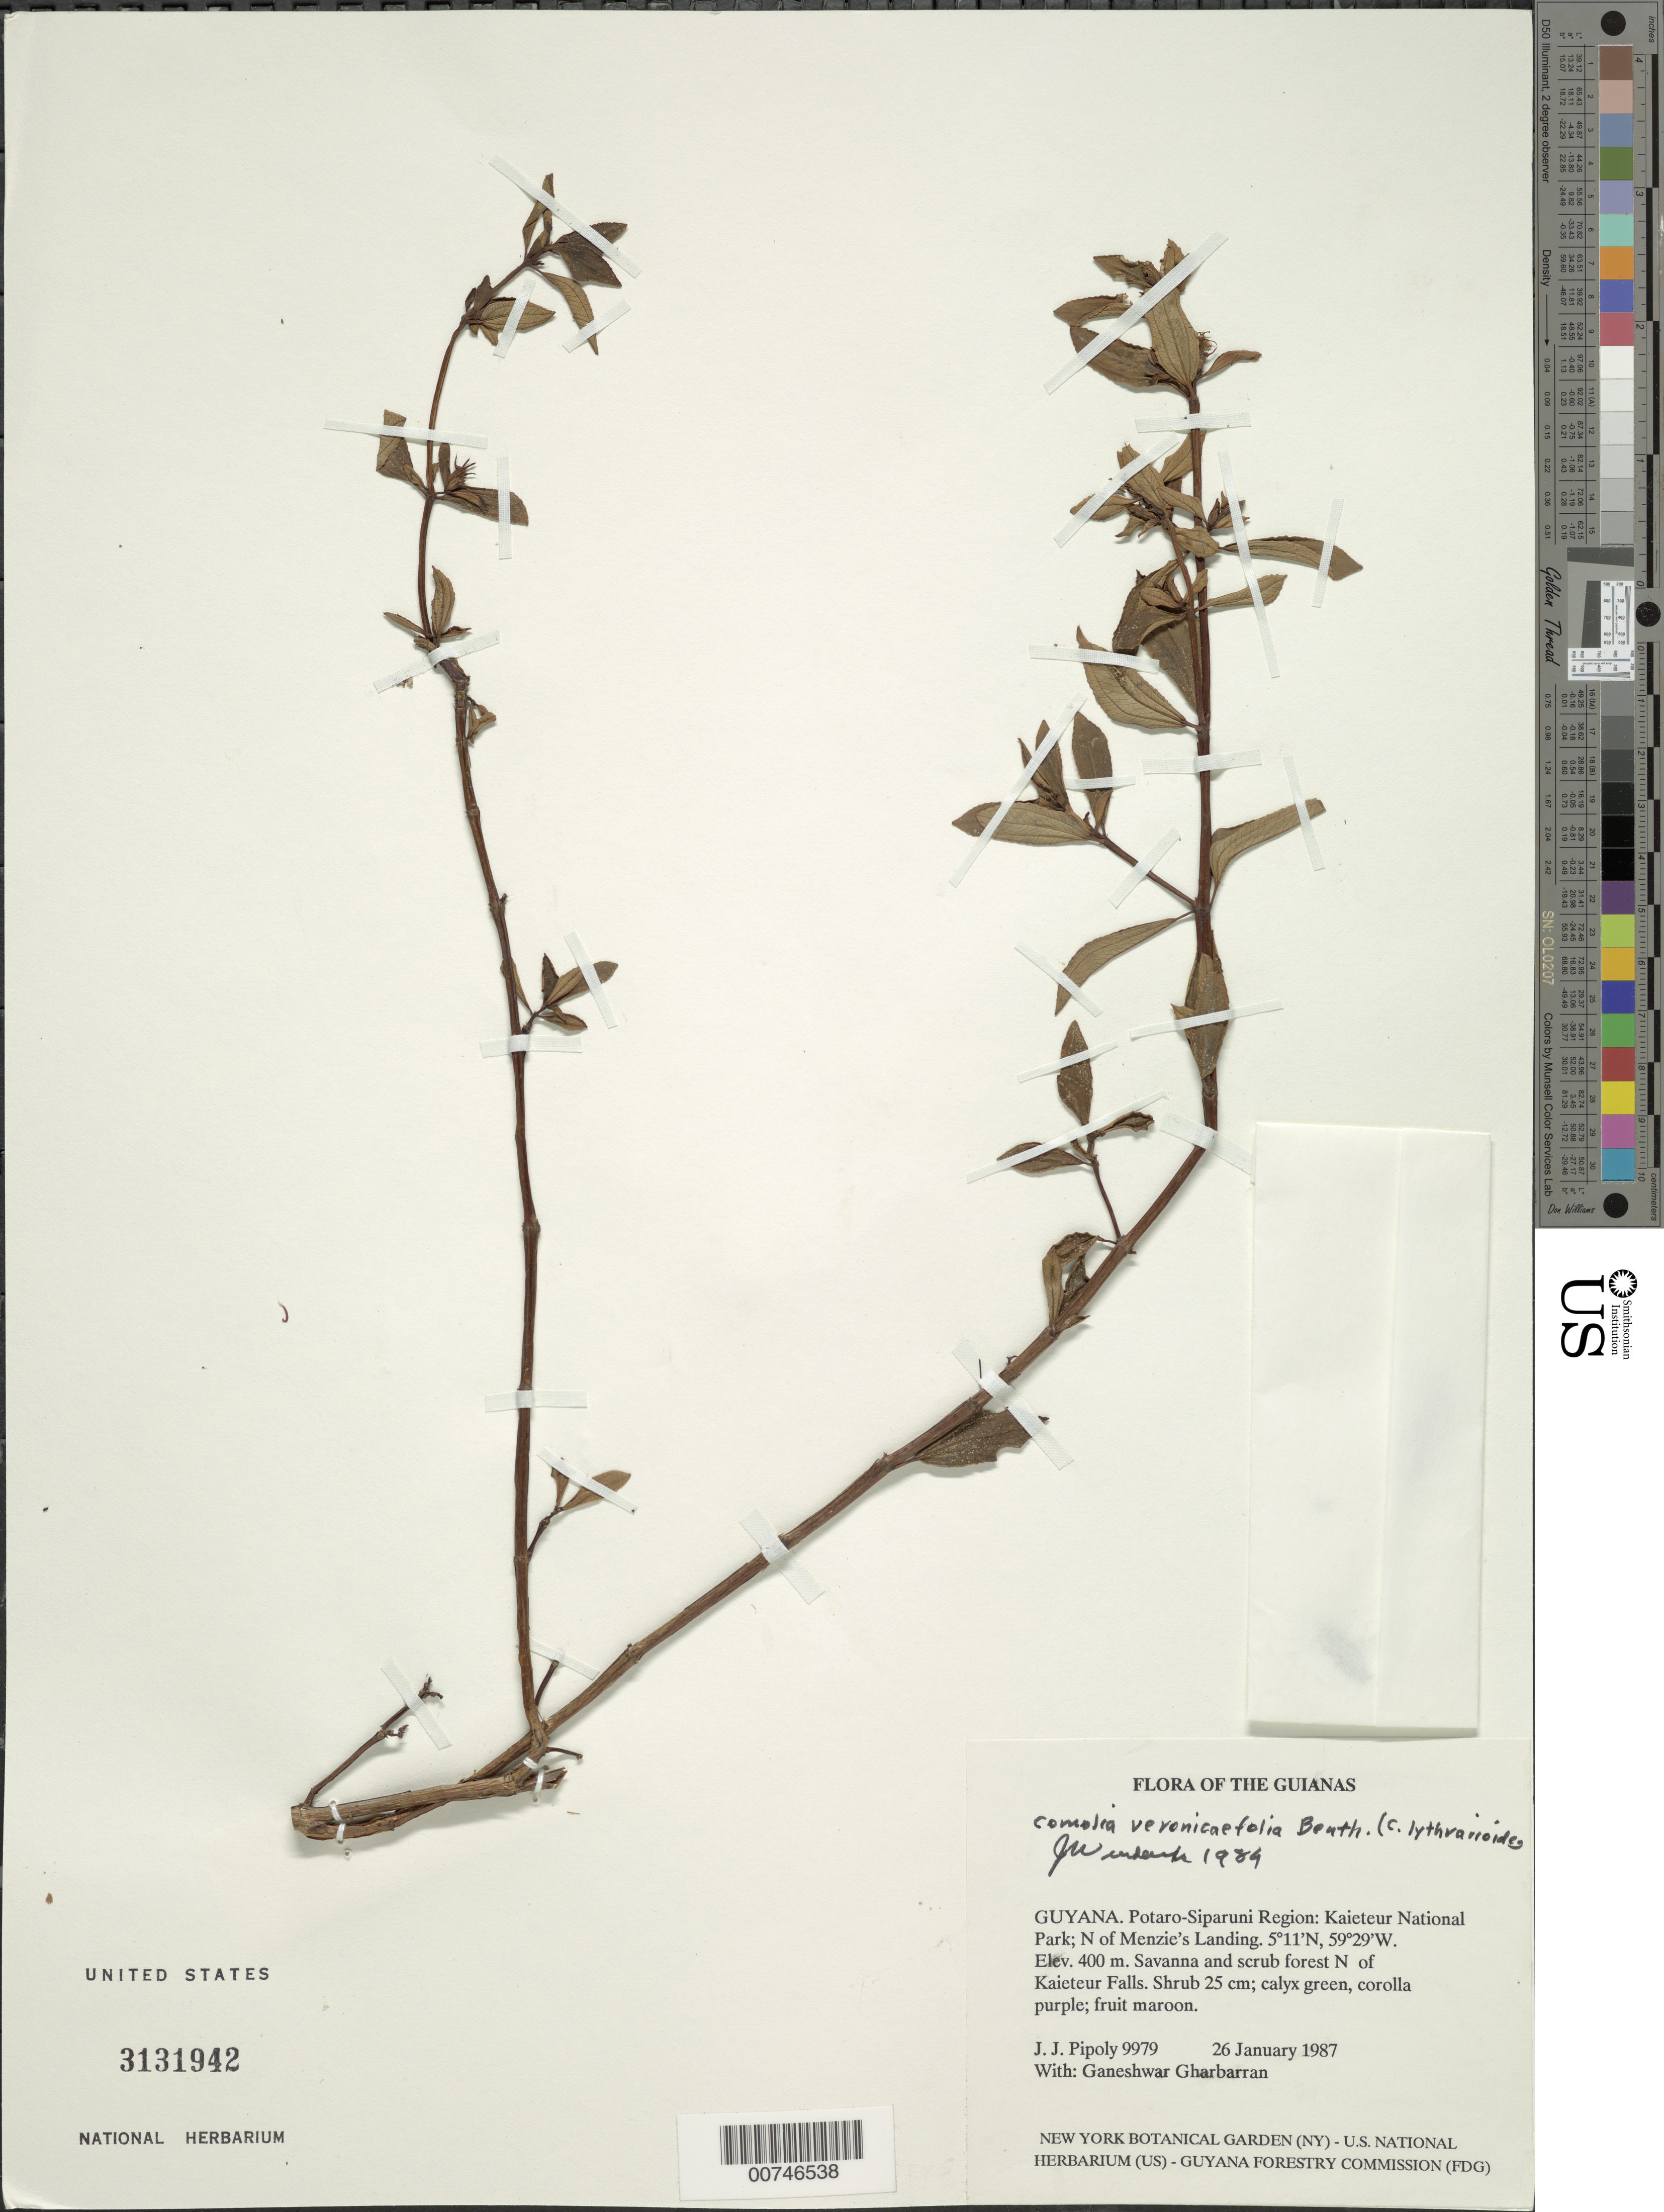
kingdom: Plantae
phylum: Tracheophyta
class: Magnoliopsida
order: Myrtales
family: Melastomataceae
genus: Comolia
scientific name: Comolia lythrarioides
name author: (Steud.) Naudin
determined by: Nunes da Silva, Diego, (RB), Jardim Botanico do Rio de Janeiro - Herbario (BRAZIL)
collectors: J. J. Pipoly & G. Gharbarran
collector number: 9979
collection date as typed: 26 January 1987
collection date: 1987-01-26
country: Guyana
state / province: Potaro-Siparuni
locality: Kaieteur National Park; N of Menzie's Landing and Kaieteur Falls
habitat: Savanna and scrub forest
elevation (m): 400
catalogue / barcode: US 3131942